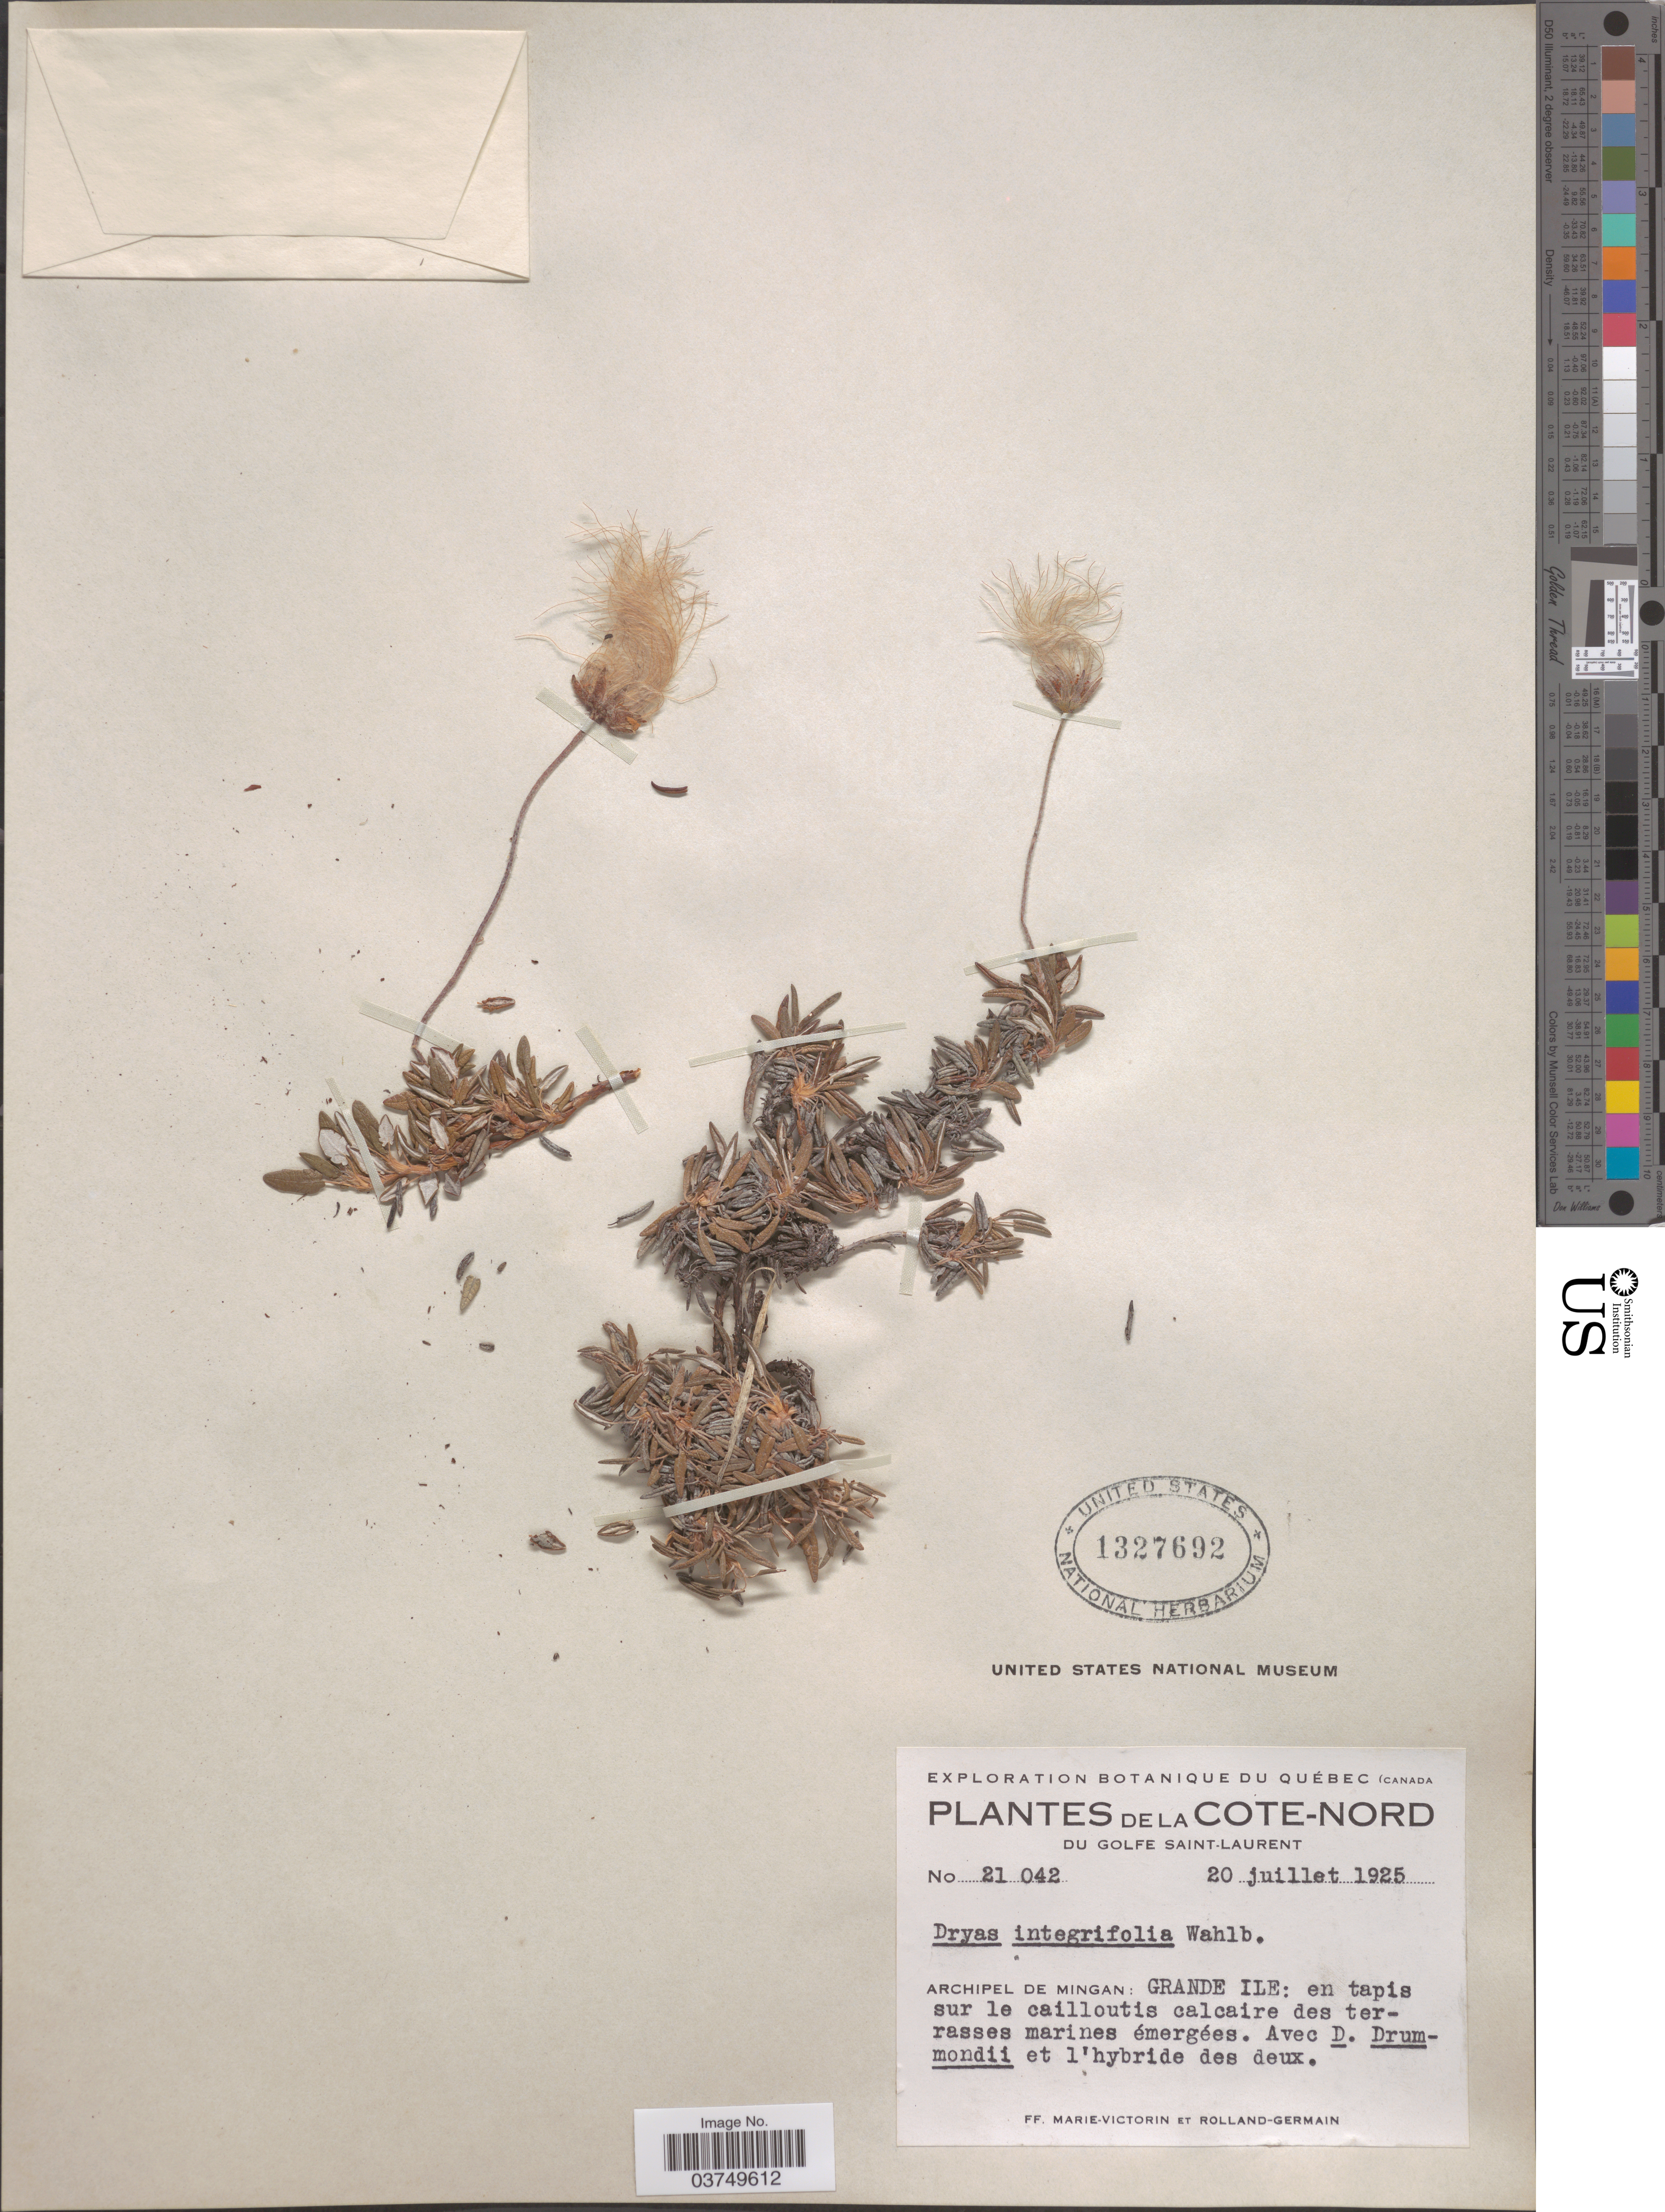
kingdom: Plantae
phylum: Tracheophyta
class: Magnoliopsida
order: Rosales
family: Rosaceae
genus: Dryas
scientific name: Dryas integrifolia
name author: Vahl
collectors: F. Marie-Victorin & Rolland-Germain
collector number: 21042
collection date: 1925-07-20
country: Canada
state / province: Quebec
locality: La Cote-Nord. Du Golfe Saint-Laurent. Archipel de Mingan: Grande Ile: en tapis sur le cailloutis calcaire des terrasses marines émergées.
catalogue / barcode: US 1327692